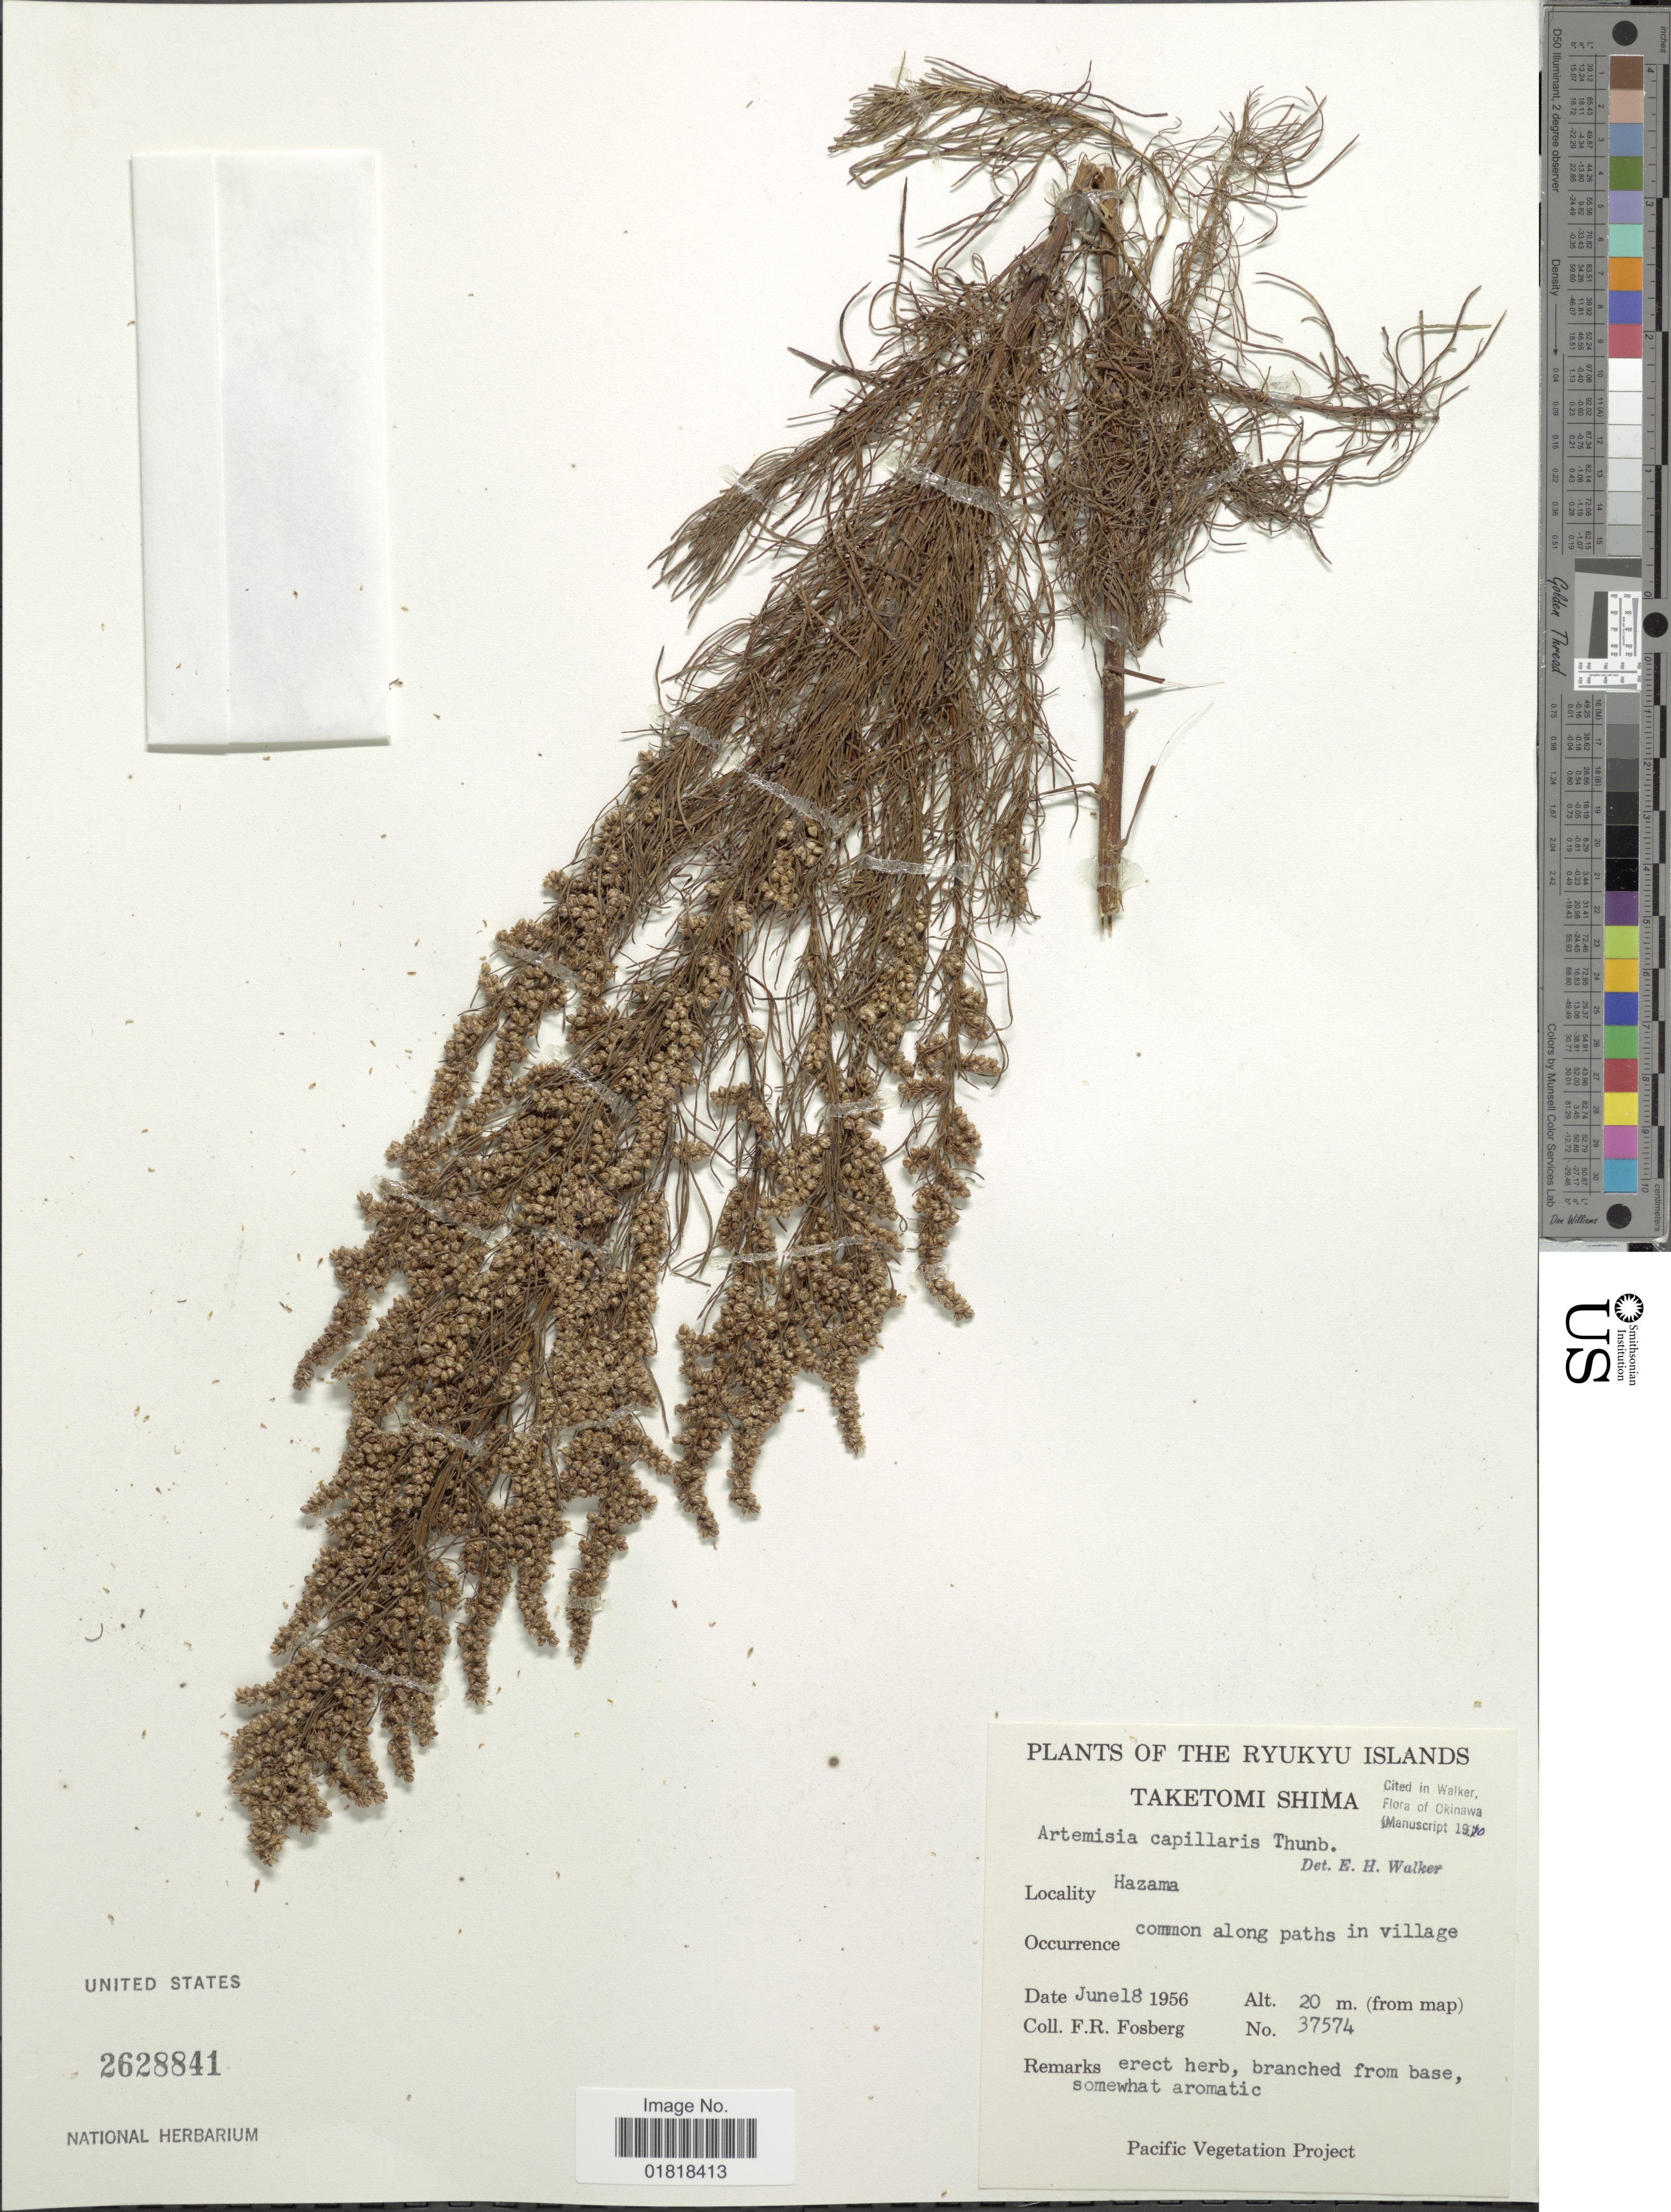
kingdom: Plantae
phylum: Tracheophyta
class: Magnoliopsida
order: Asterales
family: Asteraceae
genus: Artemisia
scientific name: Artemisia capillaris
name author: Thunb.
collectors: F. R. Fosberg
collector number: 37574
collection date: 1956-06-18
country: Japan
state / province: Okinawa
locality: The Ryukyu Islands, Taketomi Shima, Hazama, common along paths in village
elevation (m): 20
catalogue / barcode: US 2628841